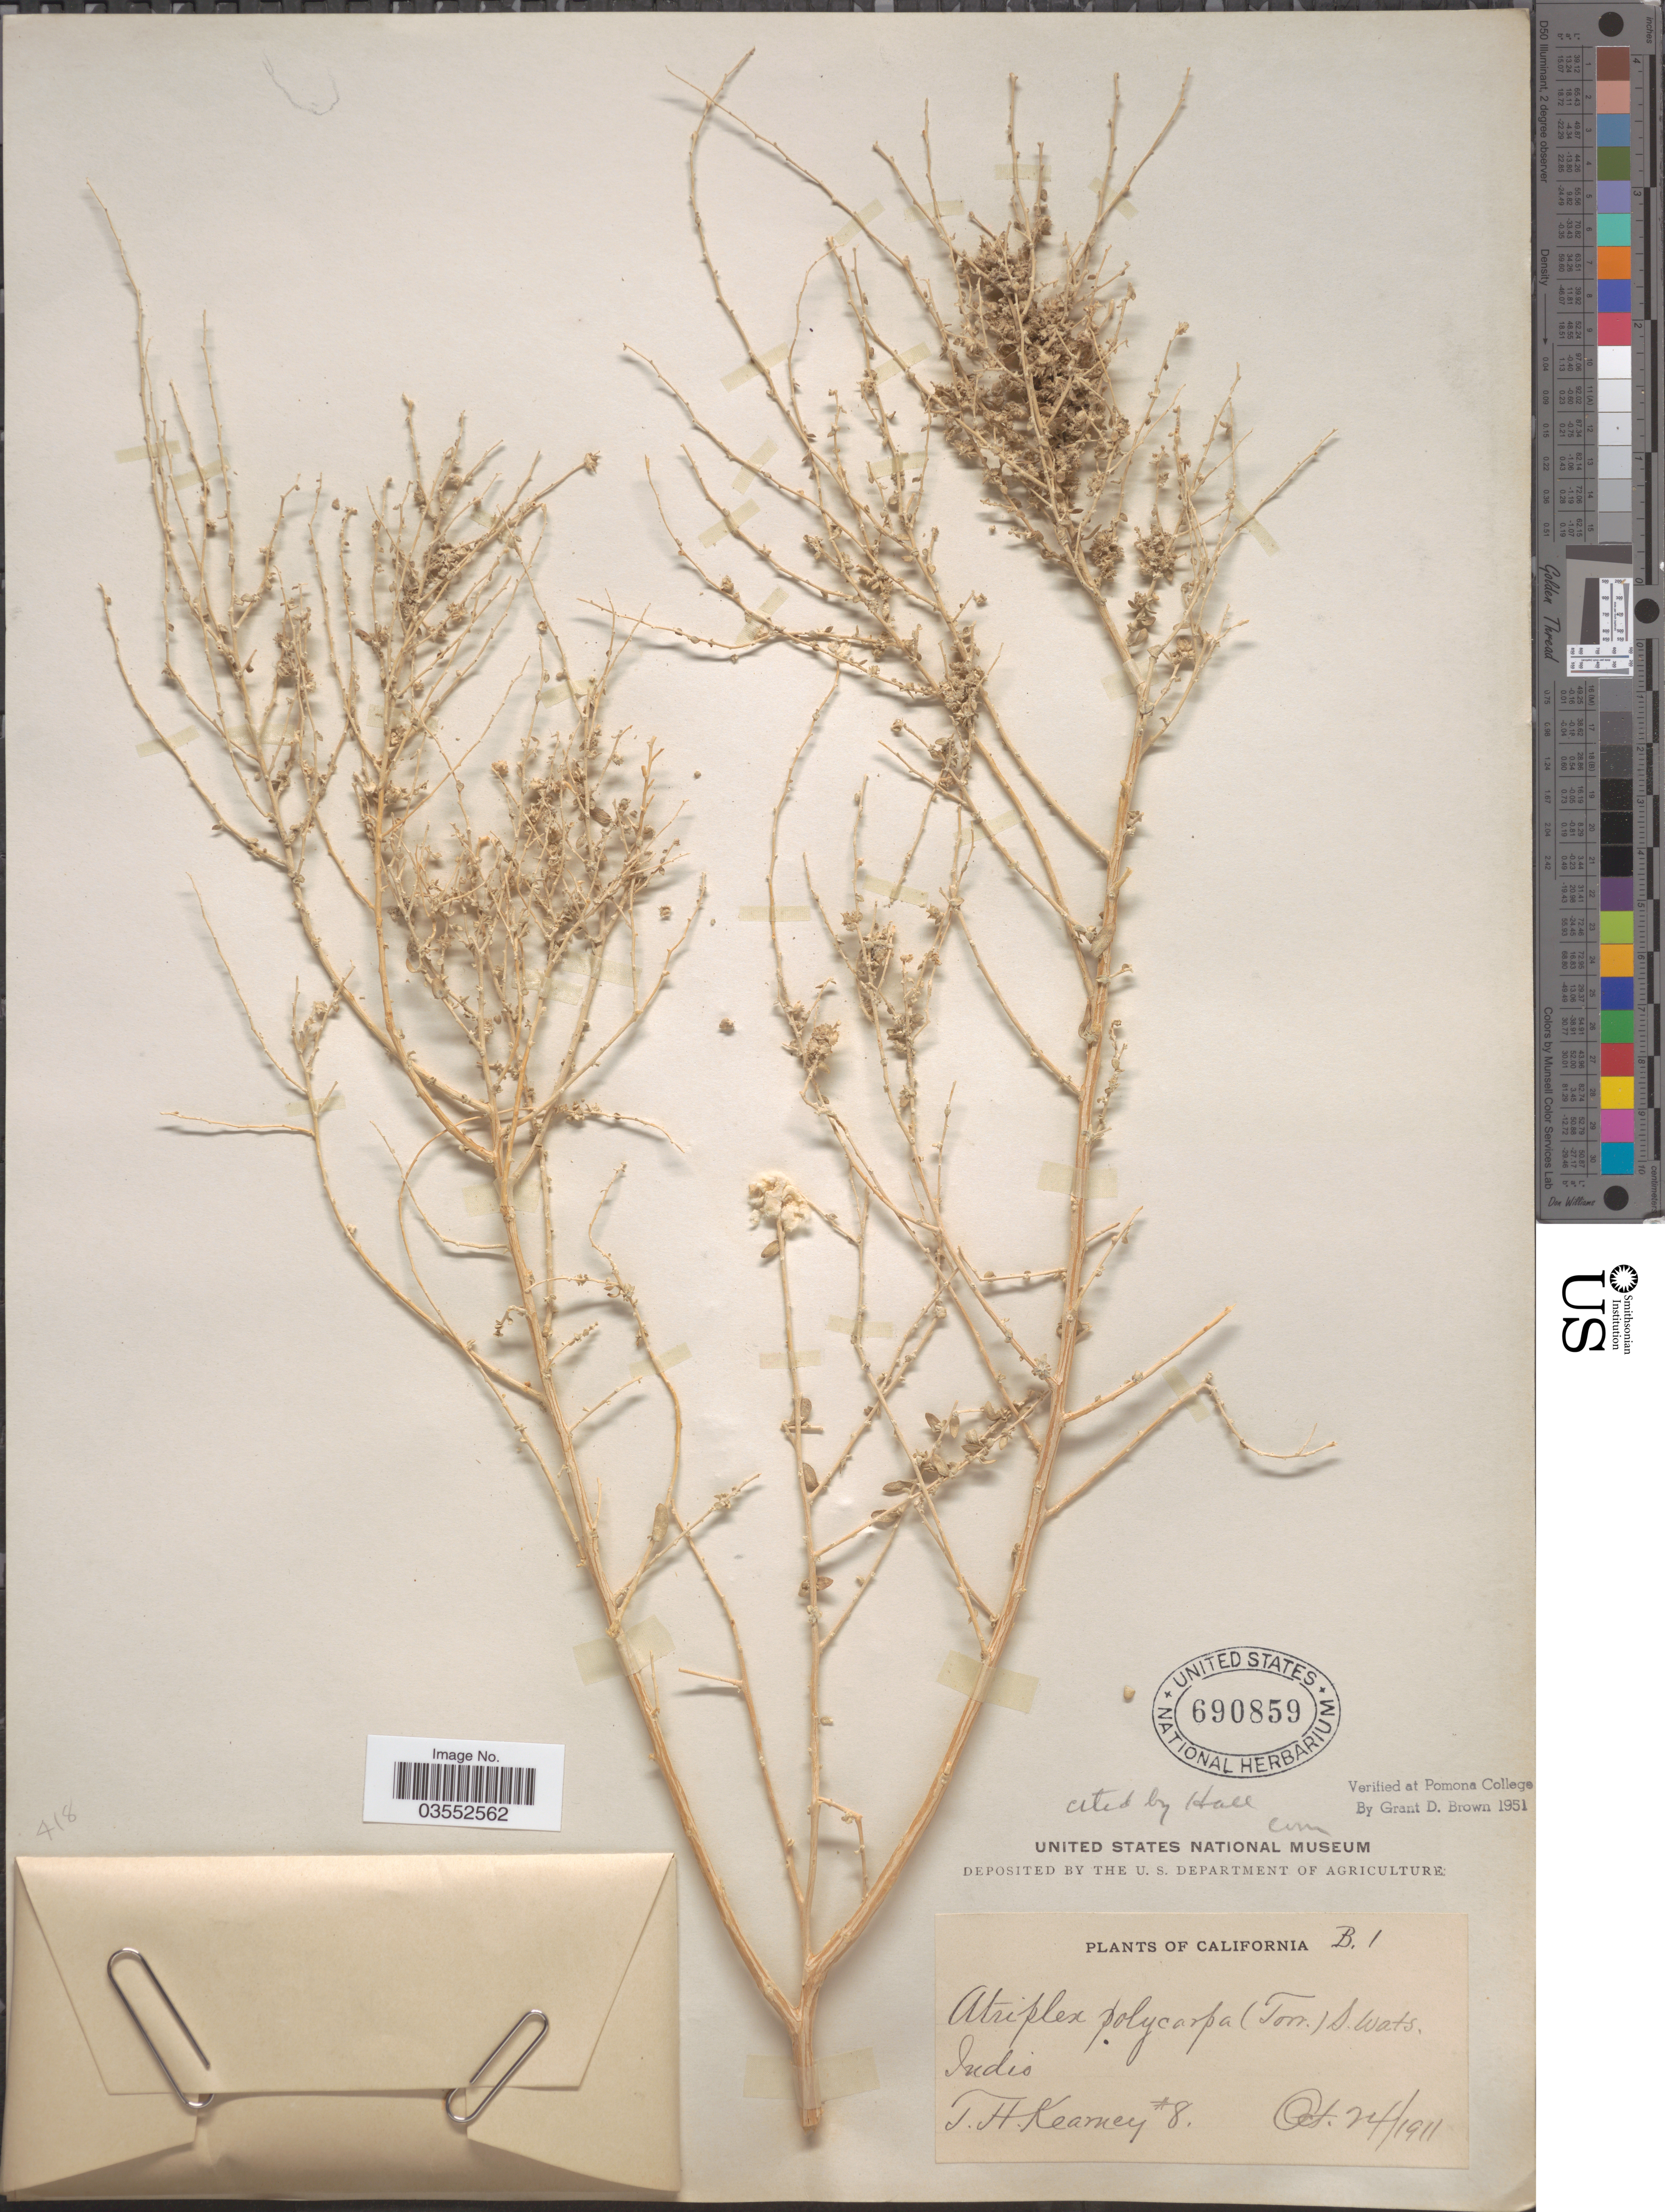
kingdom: Plantae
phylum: Tracheophyta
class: Magnoliopsida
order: Caryophyllales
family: Amaranthaceae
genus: Atriplex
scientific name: Atriplex polycarpa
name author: (Torr.) S. Watson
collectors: T. H. Kearney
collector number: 8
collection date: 1911-10-24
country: United States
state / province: California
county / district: Riverside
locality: Indio.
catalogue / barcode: US 690859